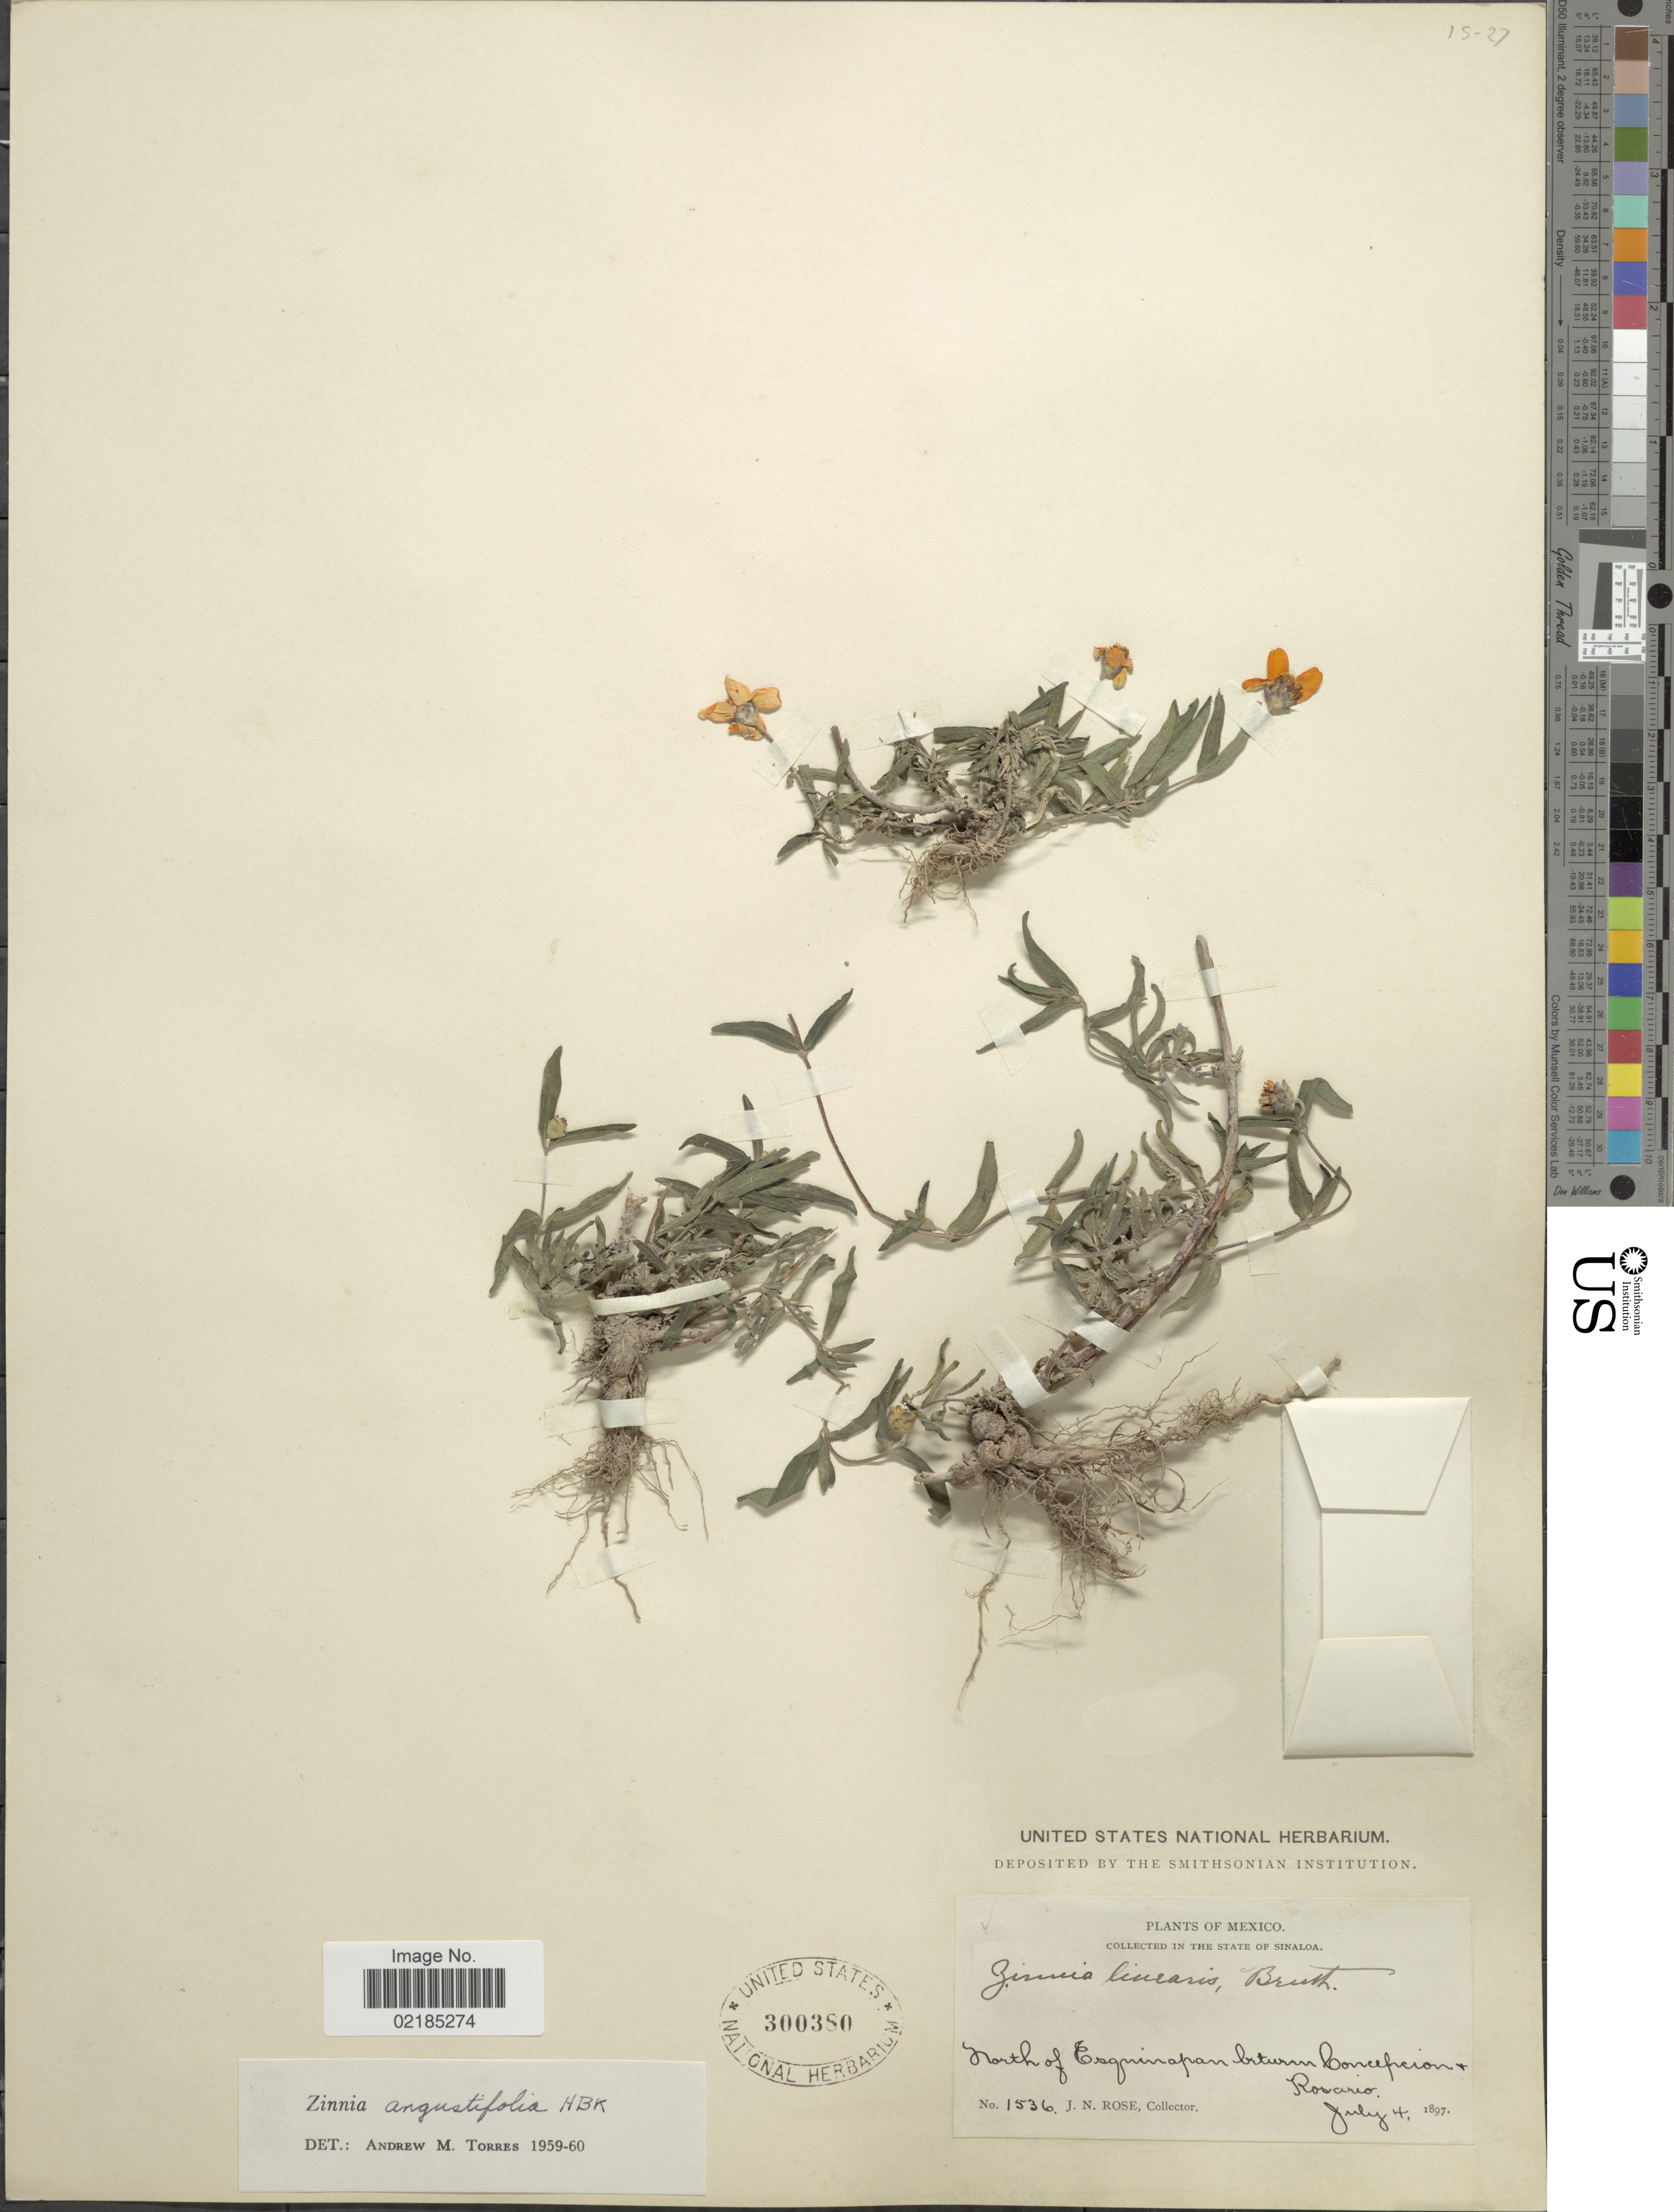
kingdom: Plantae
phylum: Tracheophyta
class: Magnoliopsida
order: Asterales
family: Asteraceae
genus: Zinnia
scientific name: Zinnia angustifolia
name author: Kunth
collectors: J. N. Rose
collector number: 1536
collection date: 1897-07-04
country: Mexico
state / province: Sinaloa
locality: North of Esquinapan [Escuinapa] between Concepcion + Rosario.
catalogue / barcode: US 300380